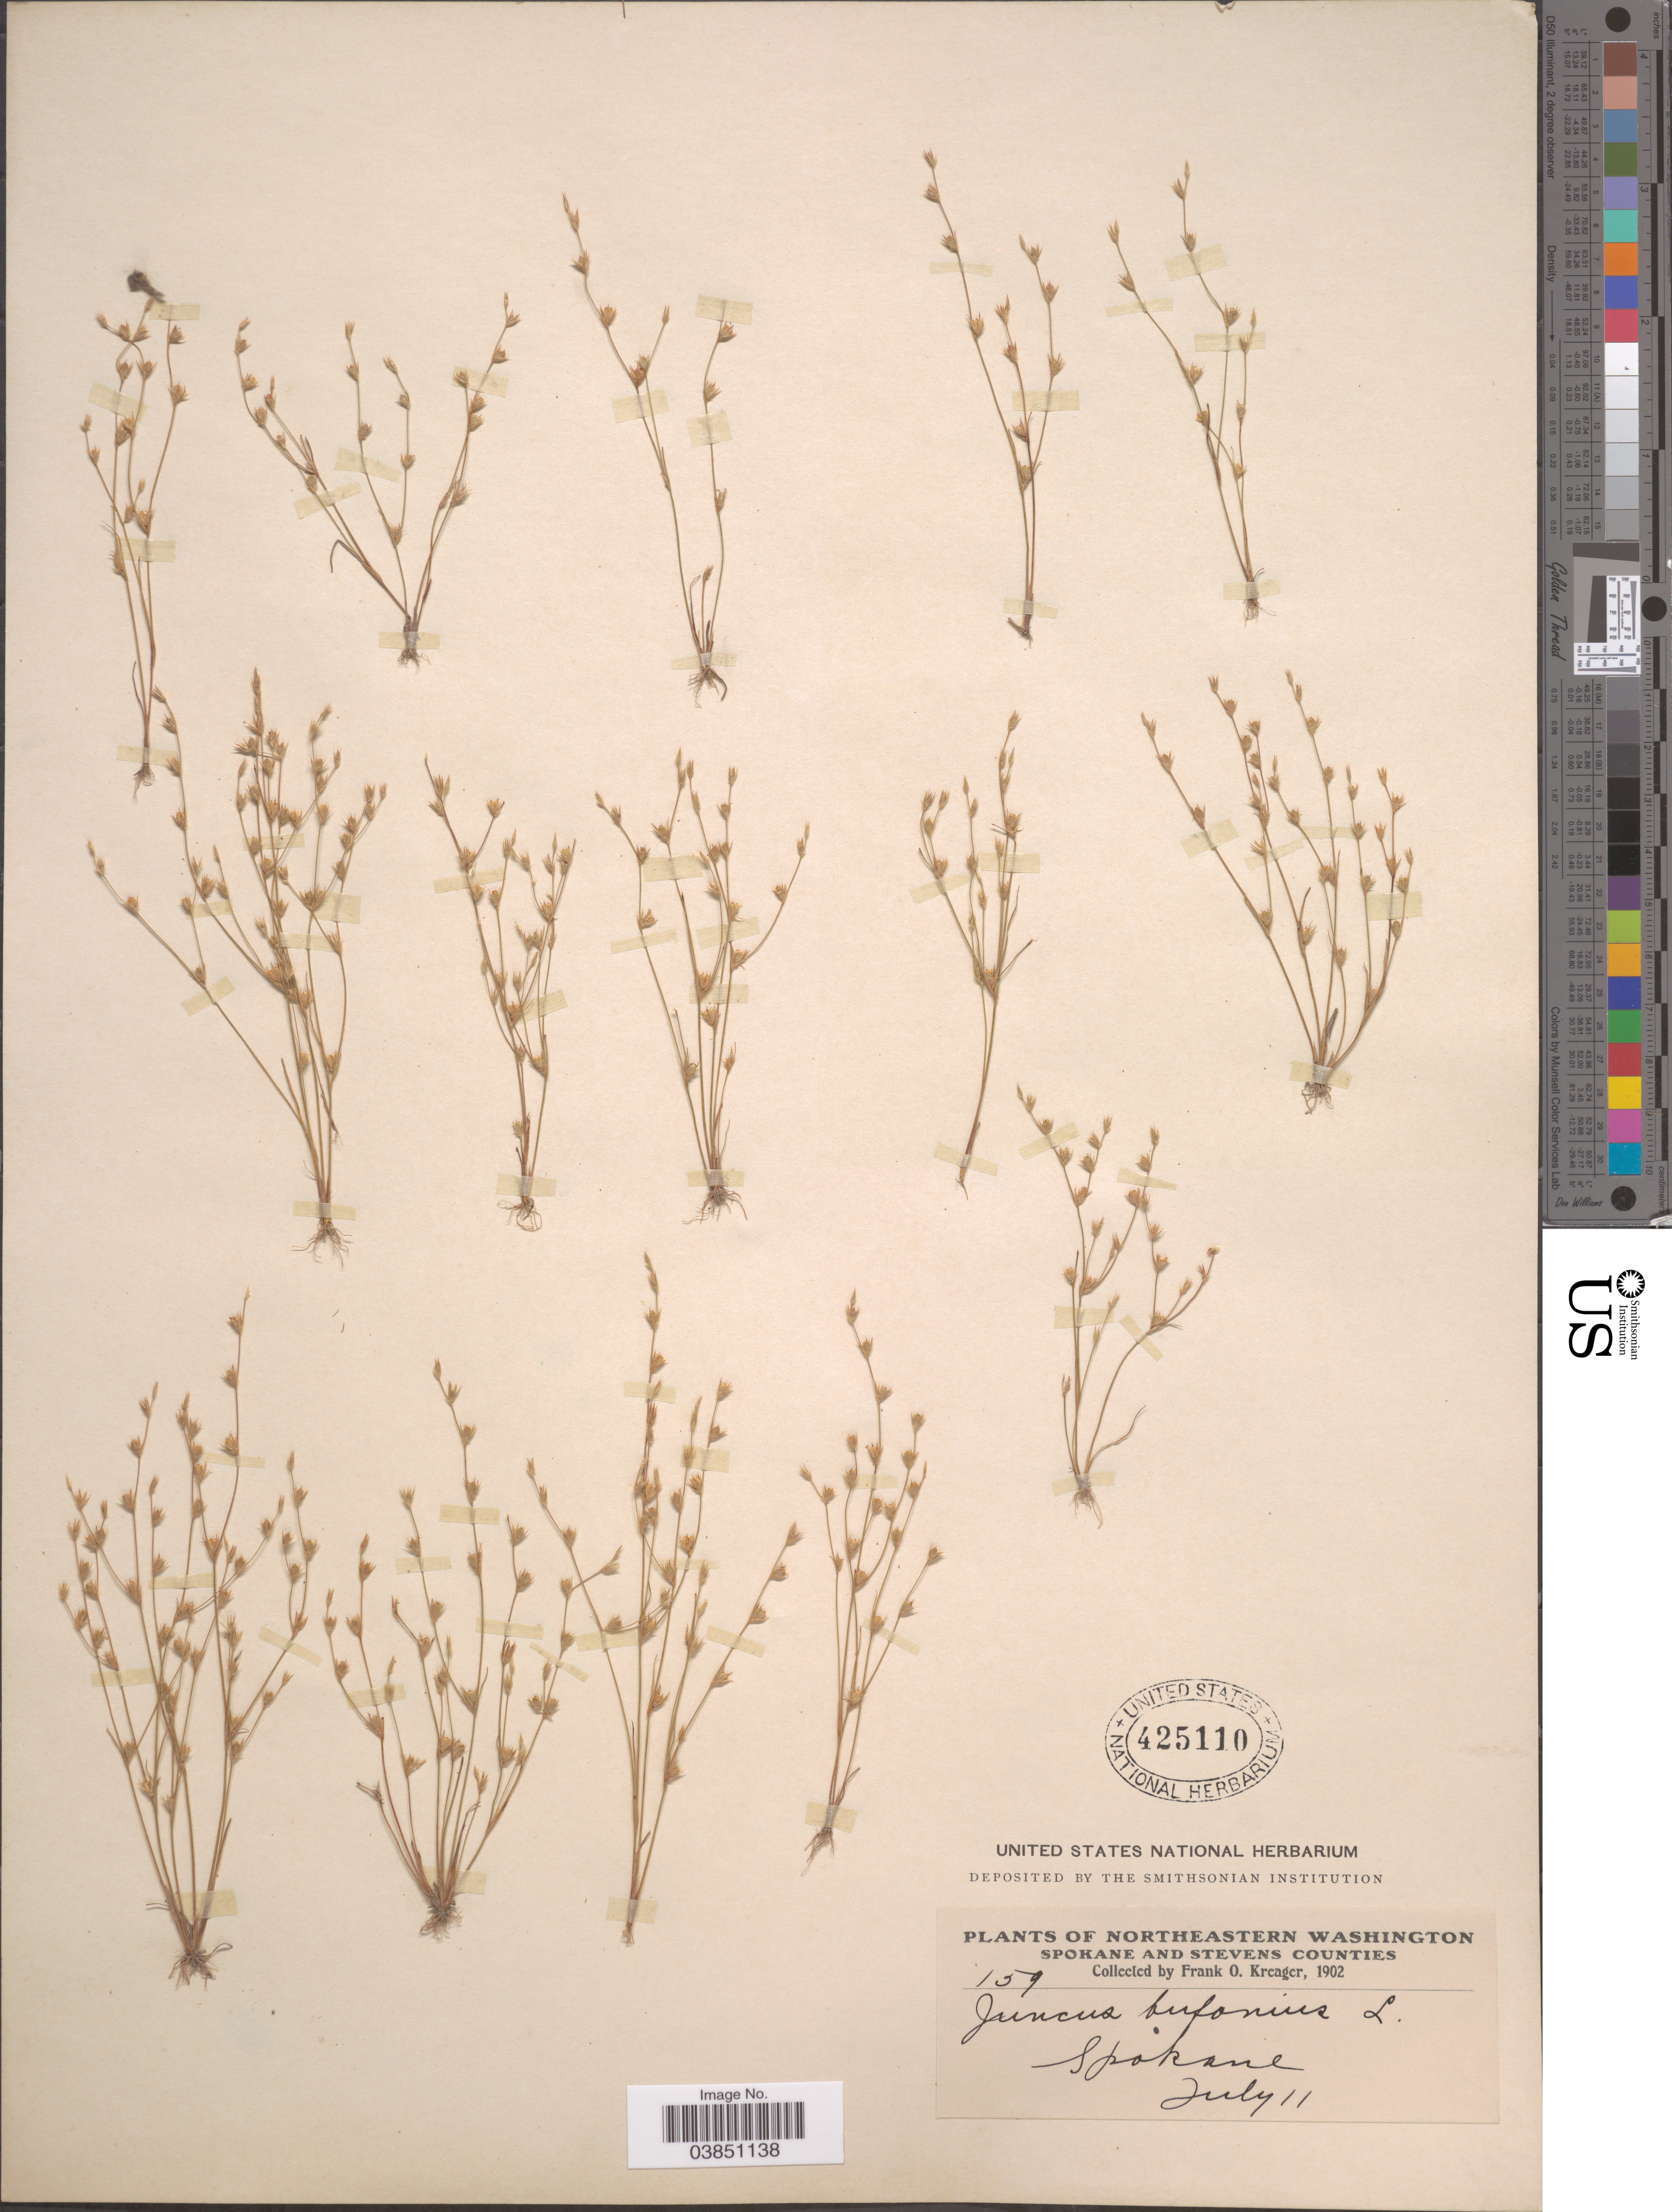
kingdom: Plantae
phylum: Tracheophyta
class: Liliopsida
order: Poales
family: Juncaceae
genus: Juncus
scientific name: Juncus bufonius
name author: L.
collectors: F. Kreager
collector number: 159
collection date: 1902-07-11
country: United States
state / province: Washington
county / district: Spokane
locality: Northeastern Washington. Spokane County. Spokane.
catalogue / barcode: US 425110